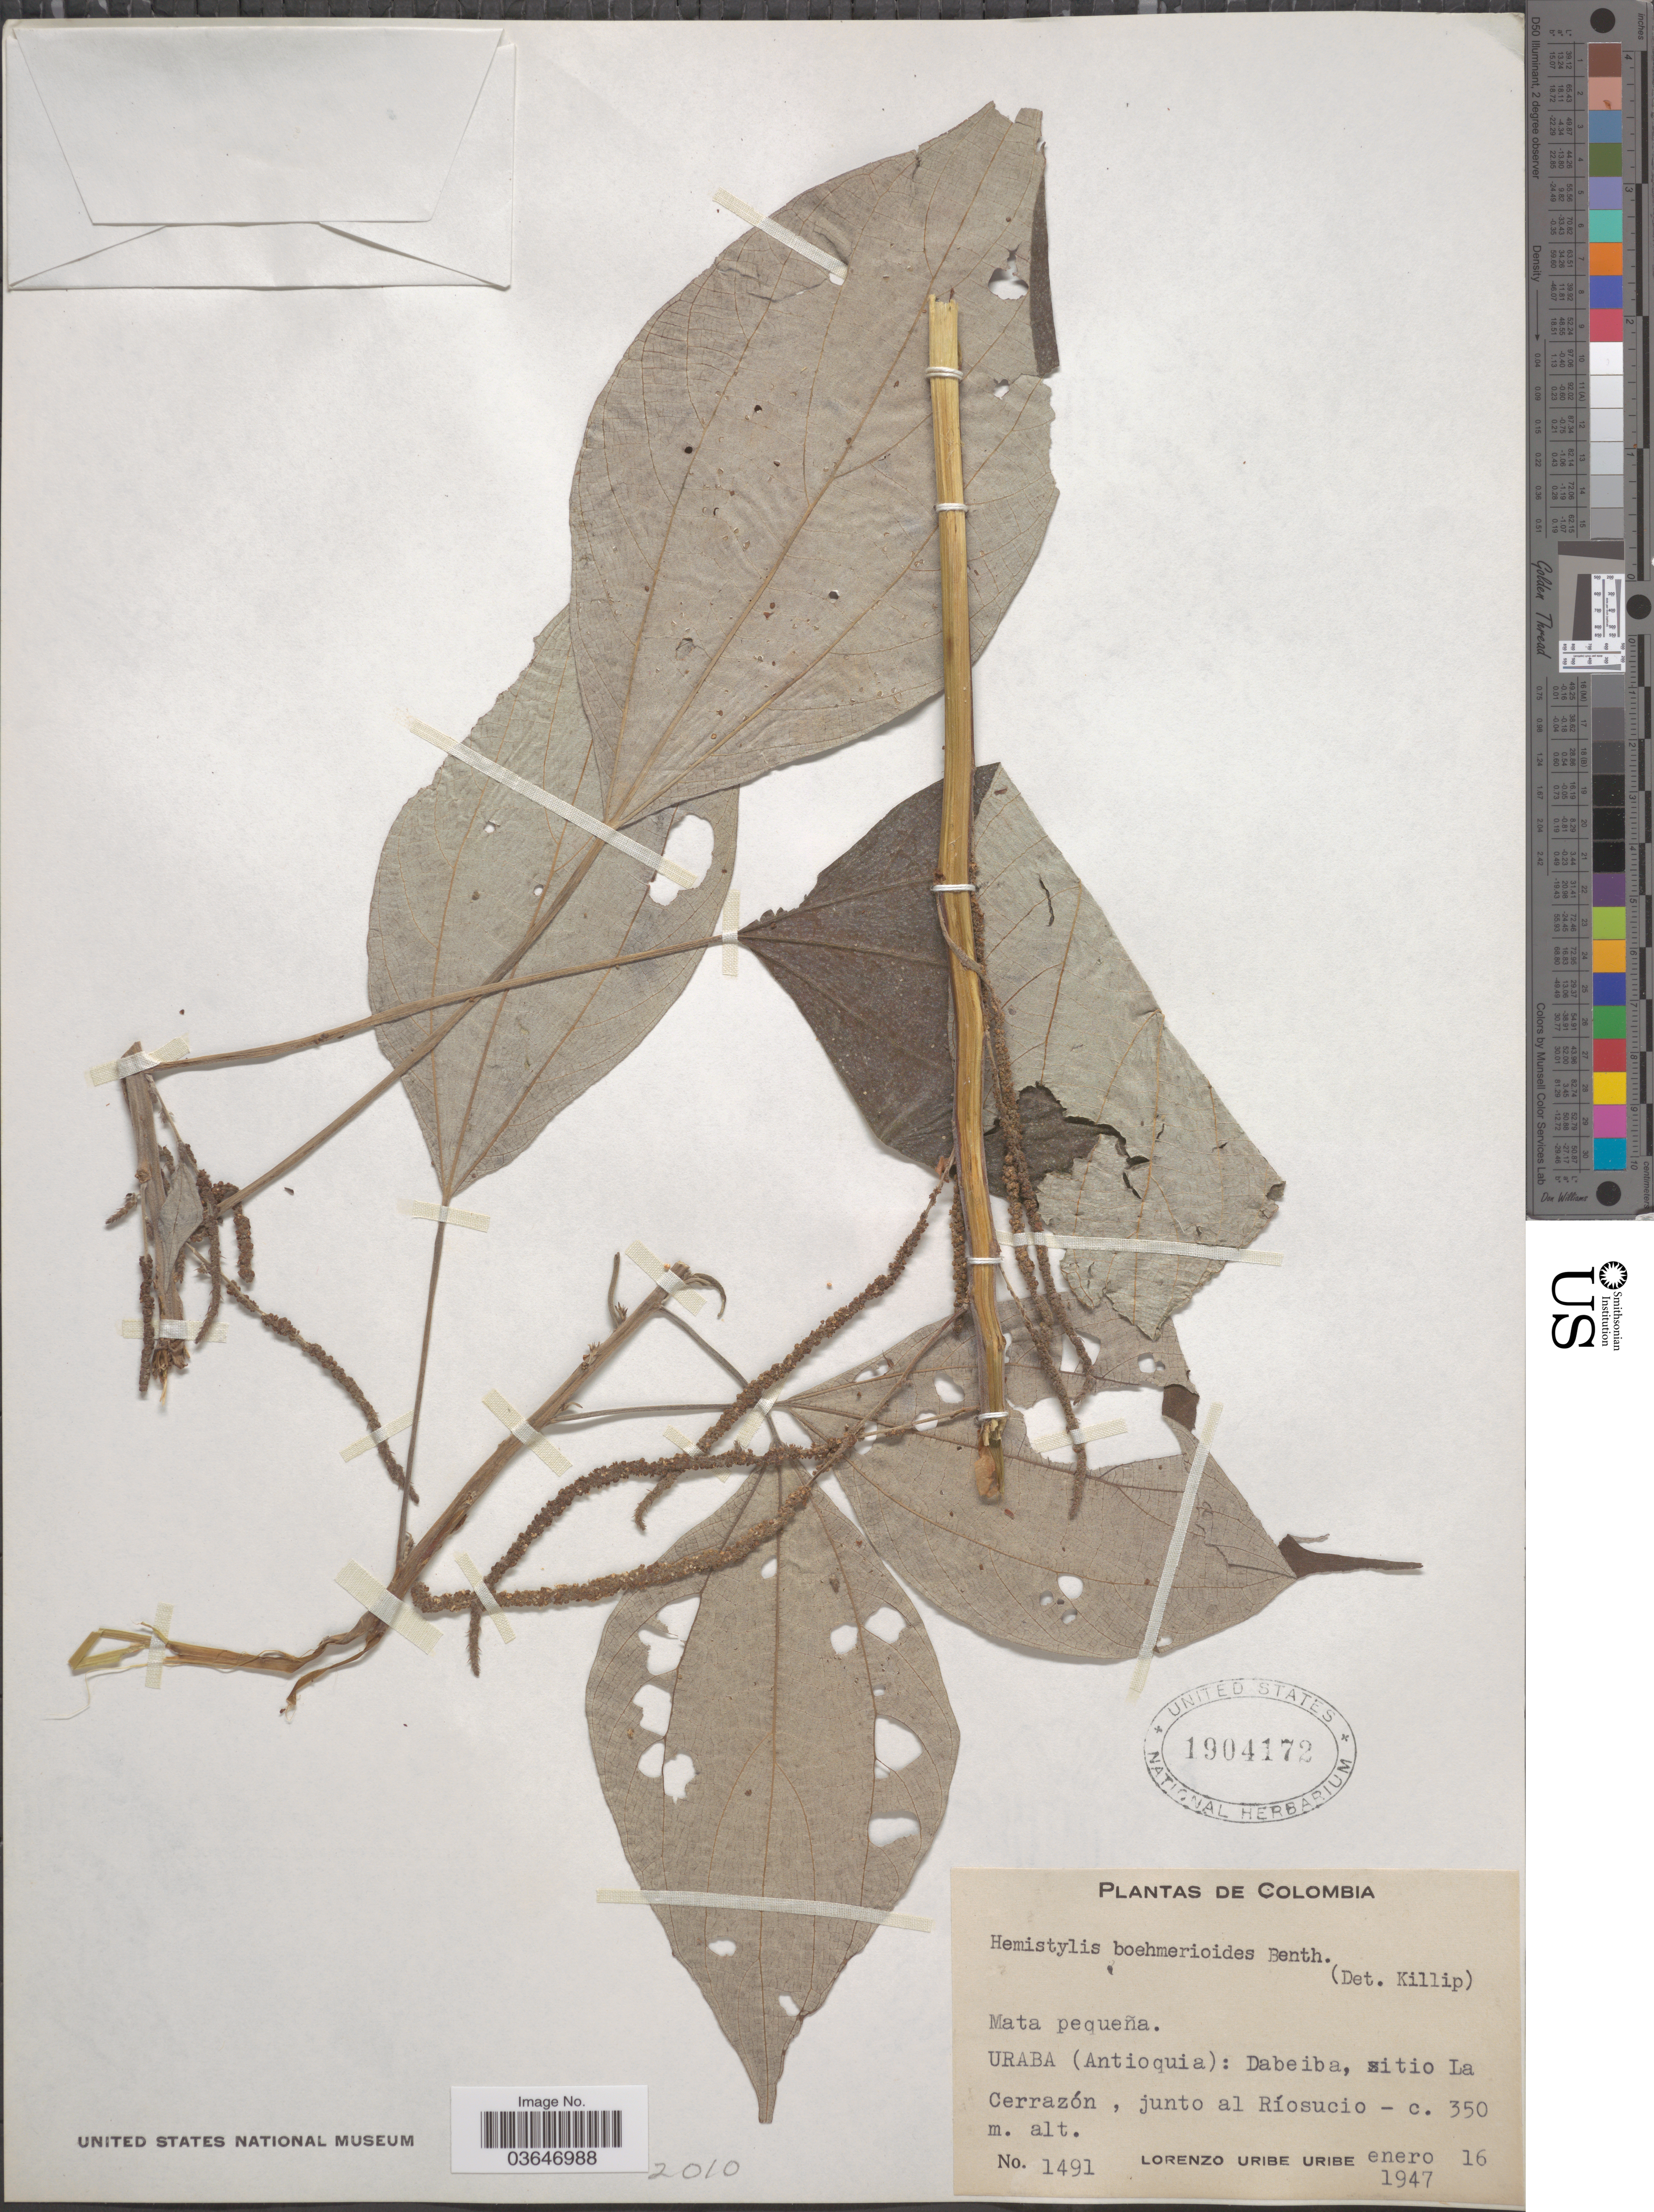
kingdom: Plantae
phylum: Tracheophyta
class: Magnoliopsida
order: Rosales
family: Urticaceae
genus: Hemistylus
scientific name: Hemistylus boehmerioides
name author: Benth.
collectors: L. Uribe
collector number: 1491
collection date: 1947-01-16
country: Colombia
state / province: Antioquia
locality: Uraba: Dabeiba, sitio La Cerrazón, junto al Ríosucio.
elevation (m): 350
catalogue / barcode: US 1904172